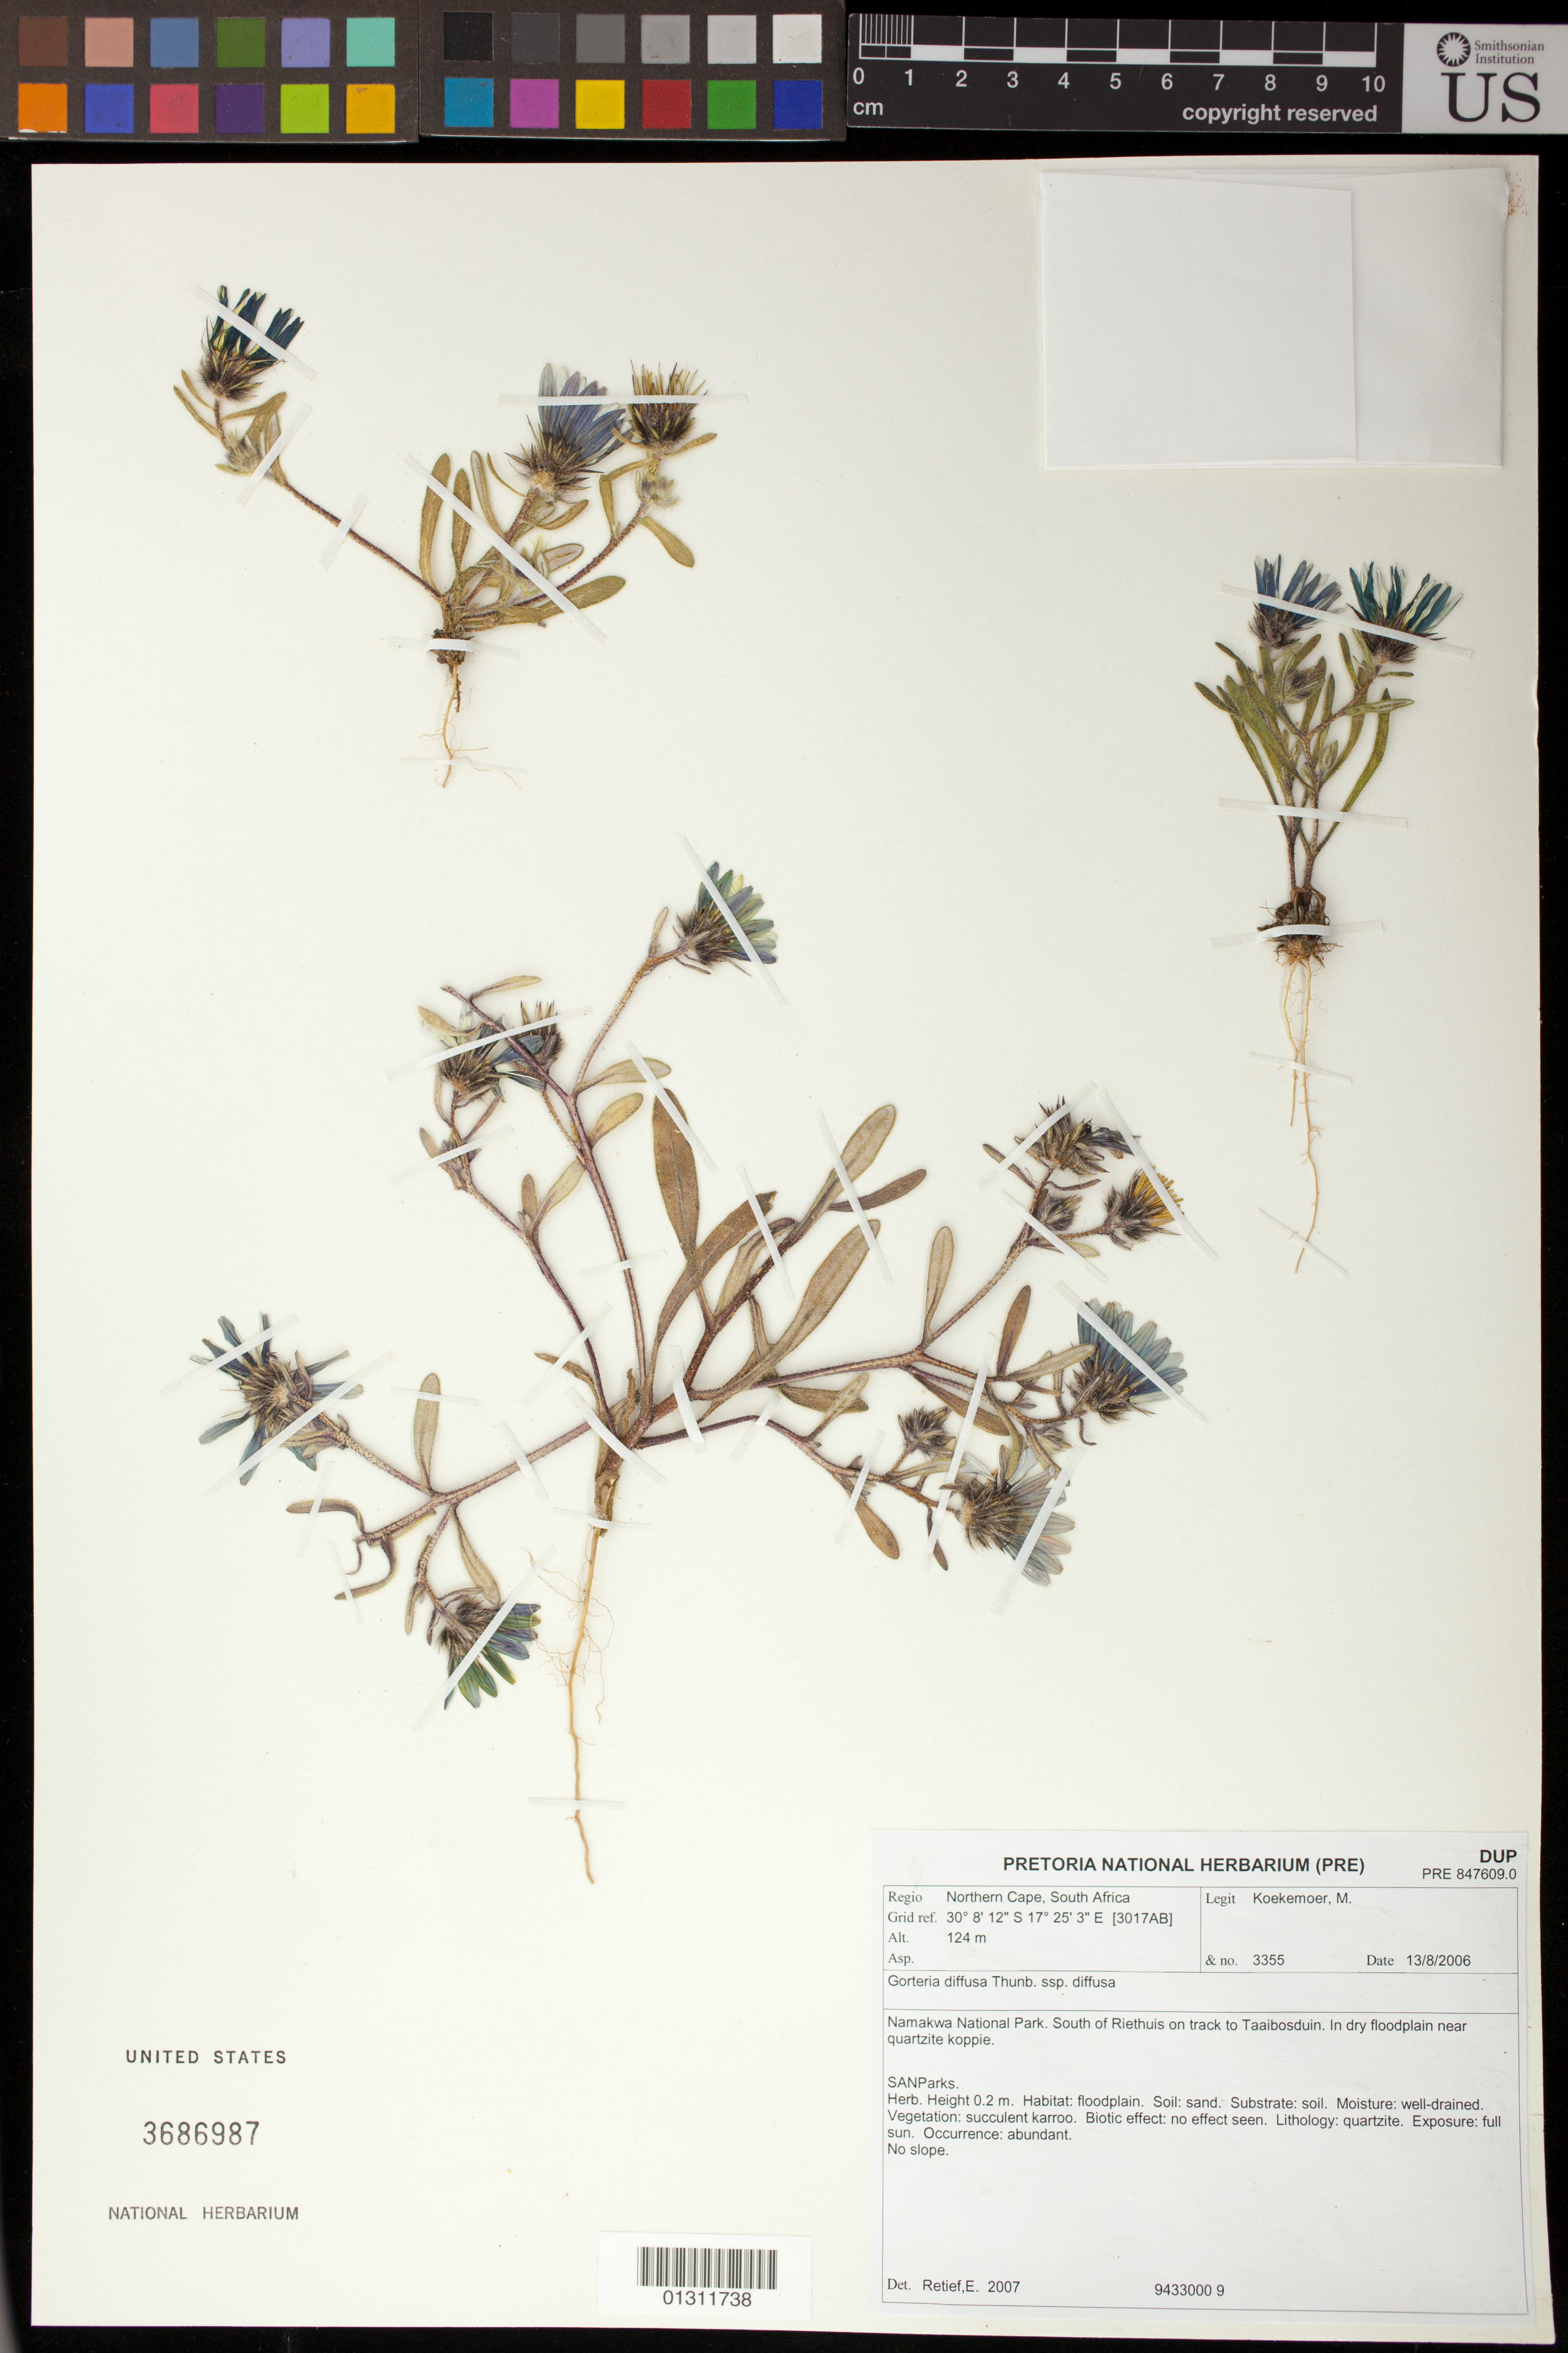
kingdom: Plantae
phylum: Tracheophyta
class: Magnoliopsida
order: Asterales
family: Asteraceae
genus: Gorteria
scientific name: Gorteria diffusa subsp. diffusa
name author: Thunb.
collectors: M. Koekemoer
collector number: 3355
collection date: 2006-08-13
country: South Africa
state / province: Northern Cape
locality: Namakwa National Park, S of Riethuis on track to Taaibosduin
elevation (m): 124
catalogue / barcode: US 3686987